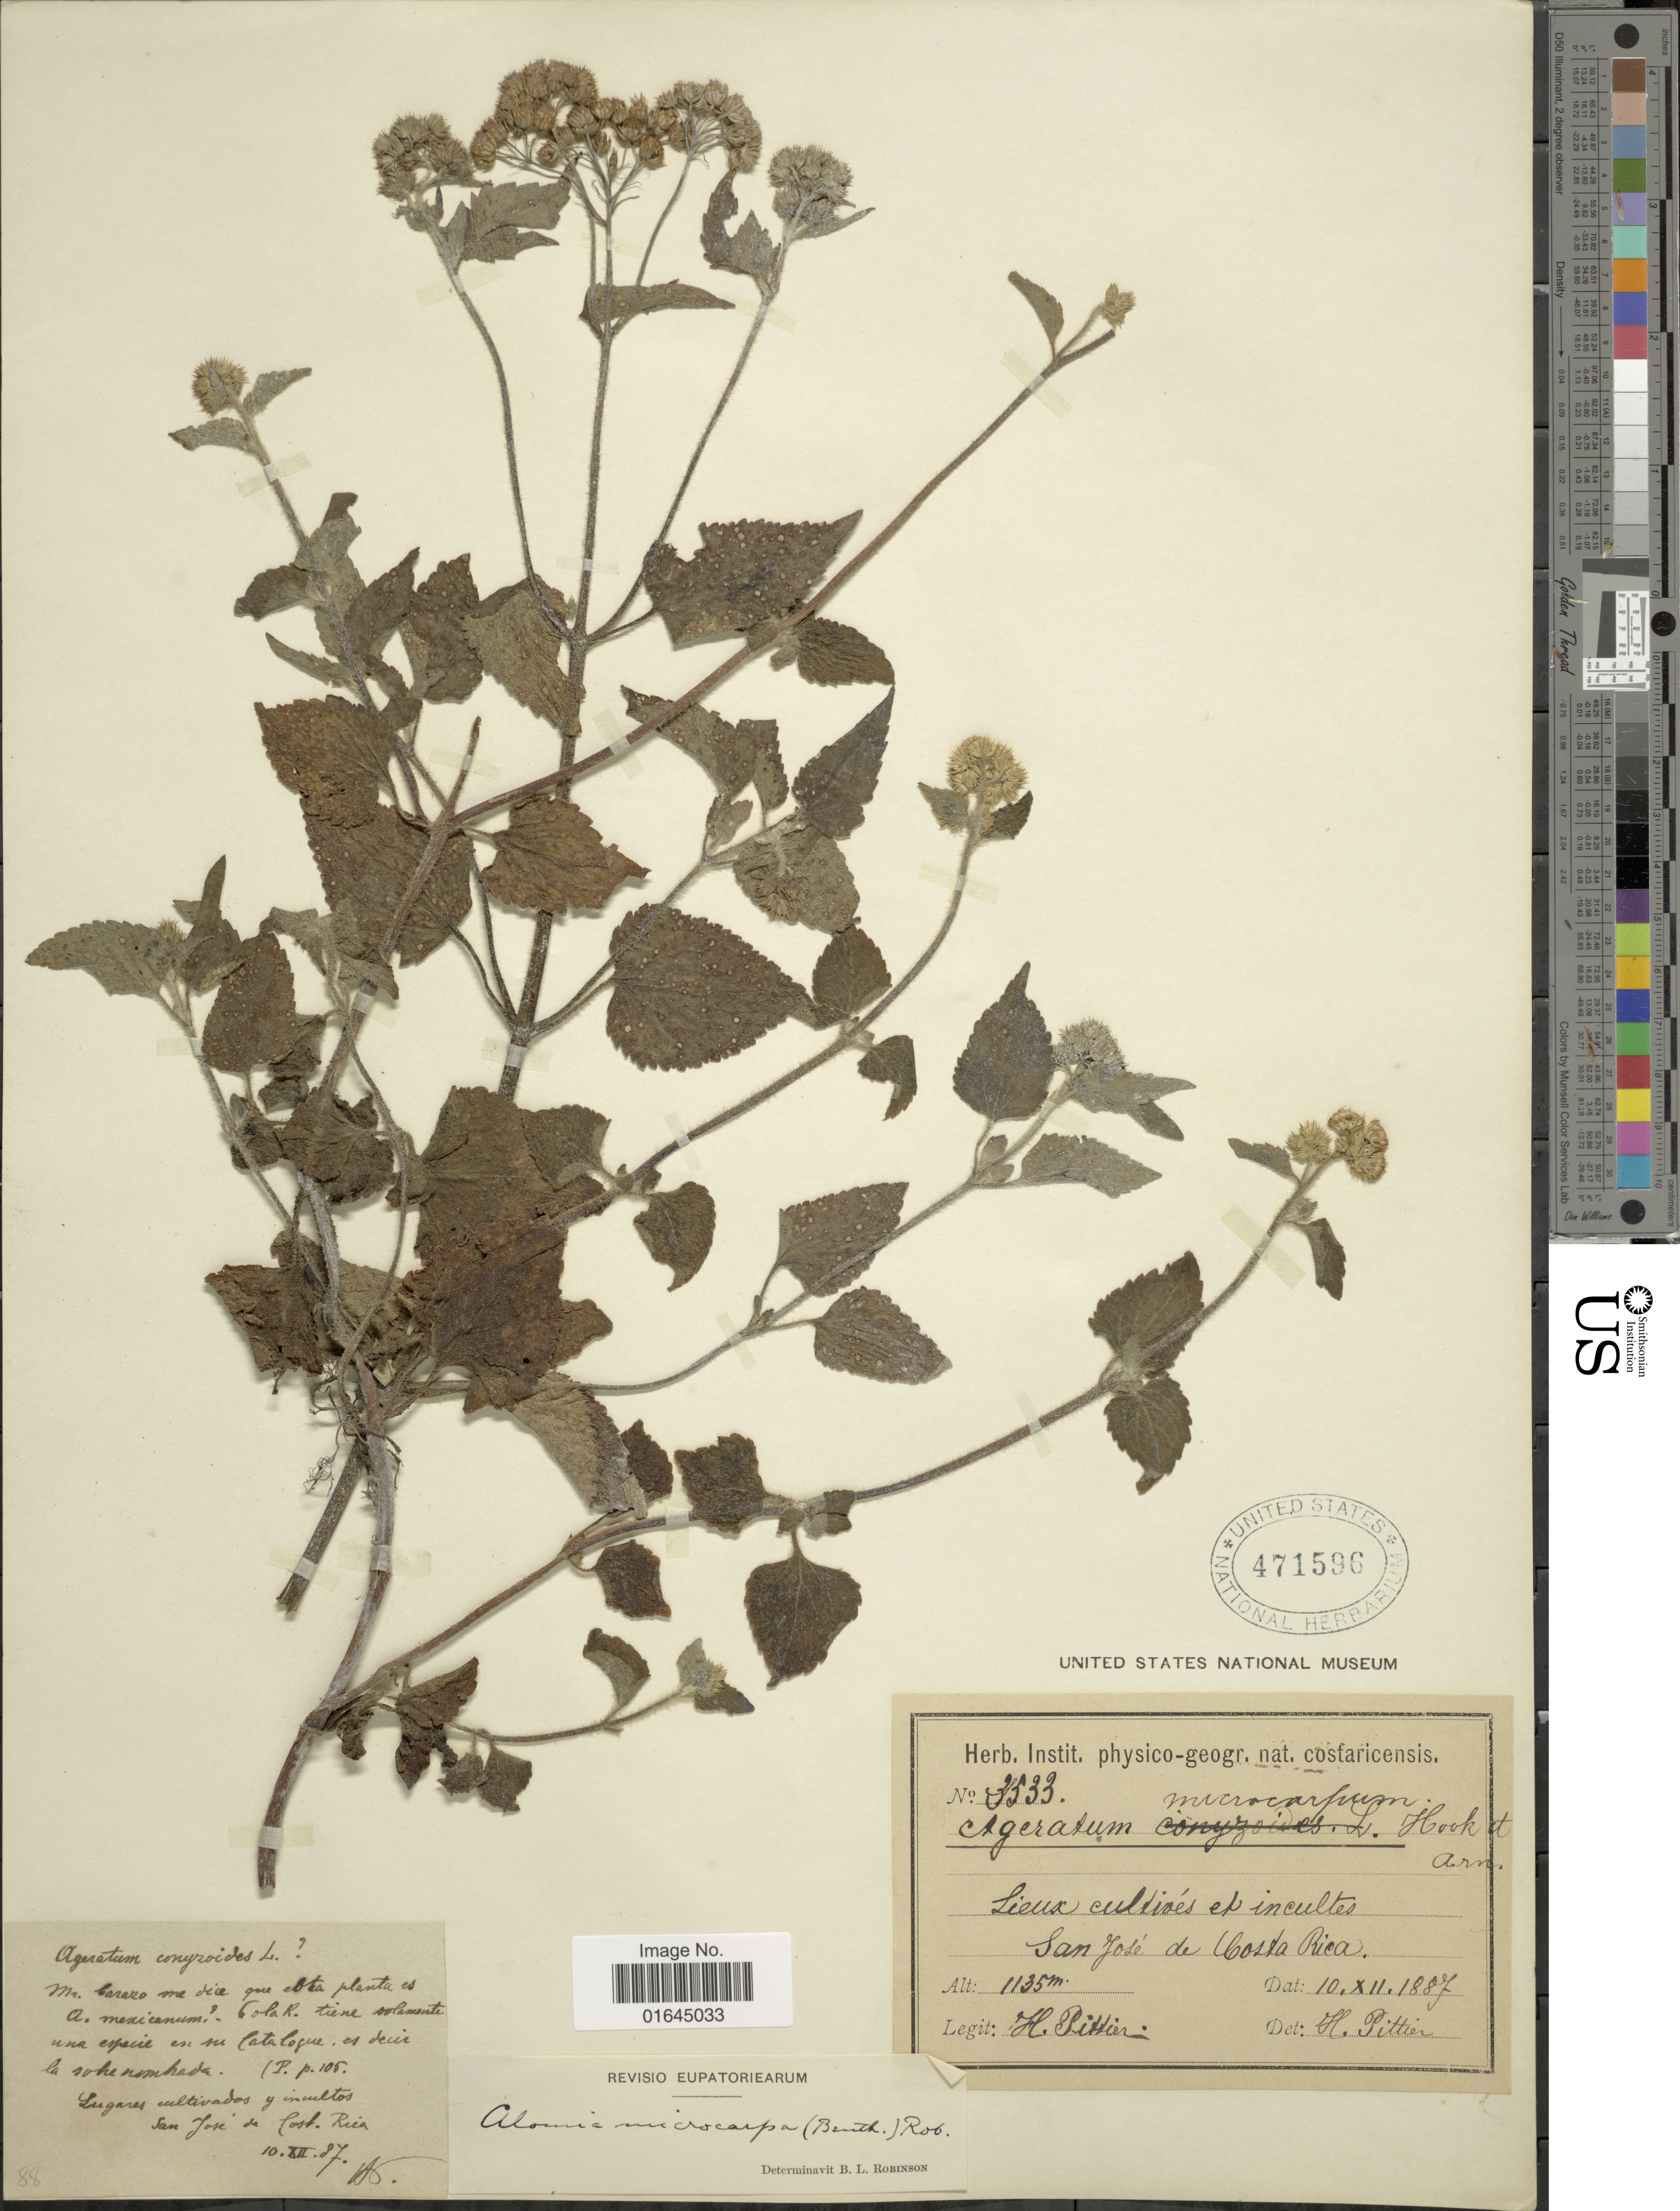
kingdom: Plantae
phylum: Tracheophyta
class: Magnoliopsida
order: Asterales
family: Asteraceae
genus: Ageratum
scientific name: Ageratum microcarpum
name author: (Benth. ex Oerst.) Hemsl.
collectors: H. F. Pittier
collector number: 3533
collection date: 1887-12-10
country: Costa Rica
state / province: San José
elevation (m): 1135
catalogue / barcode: US 471596